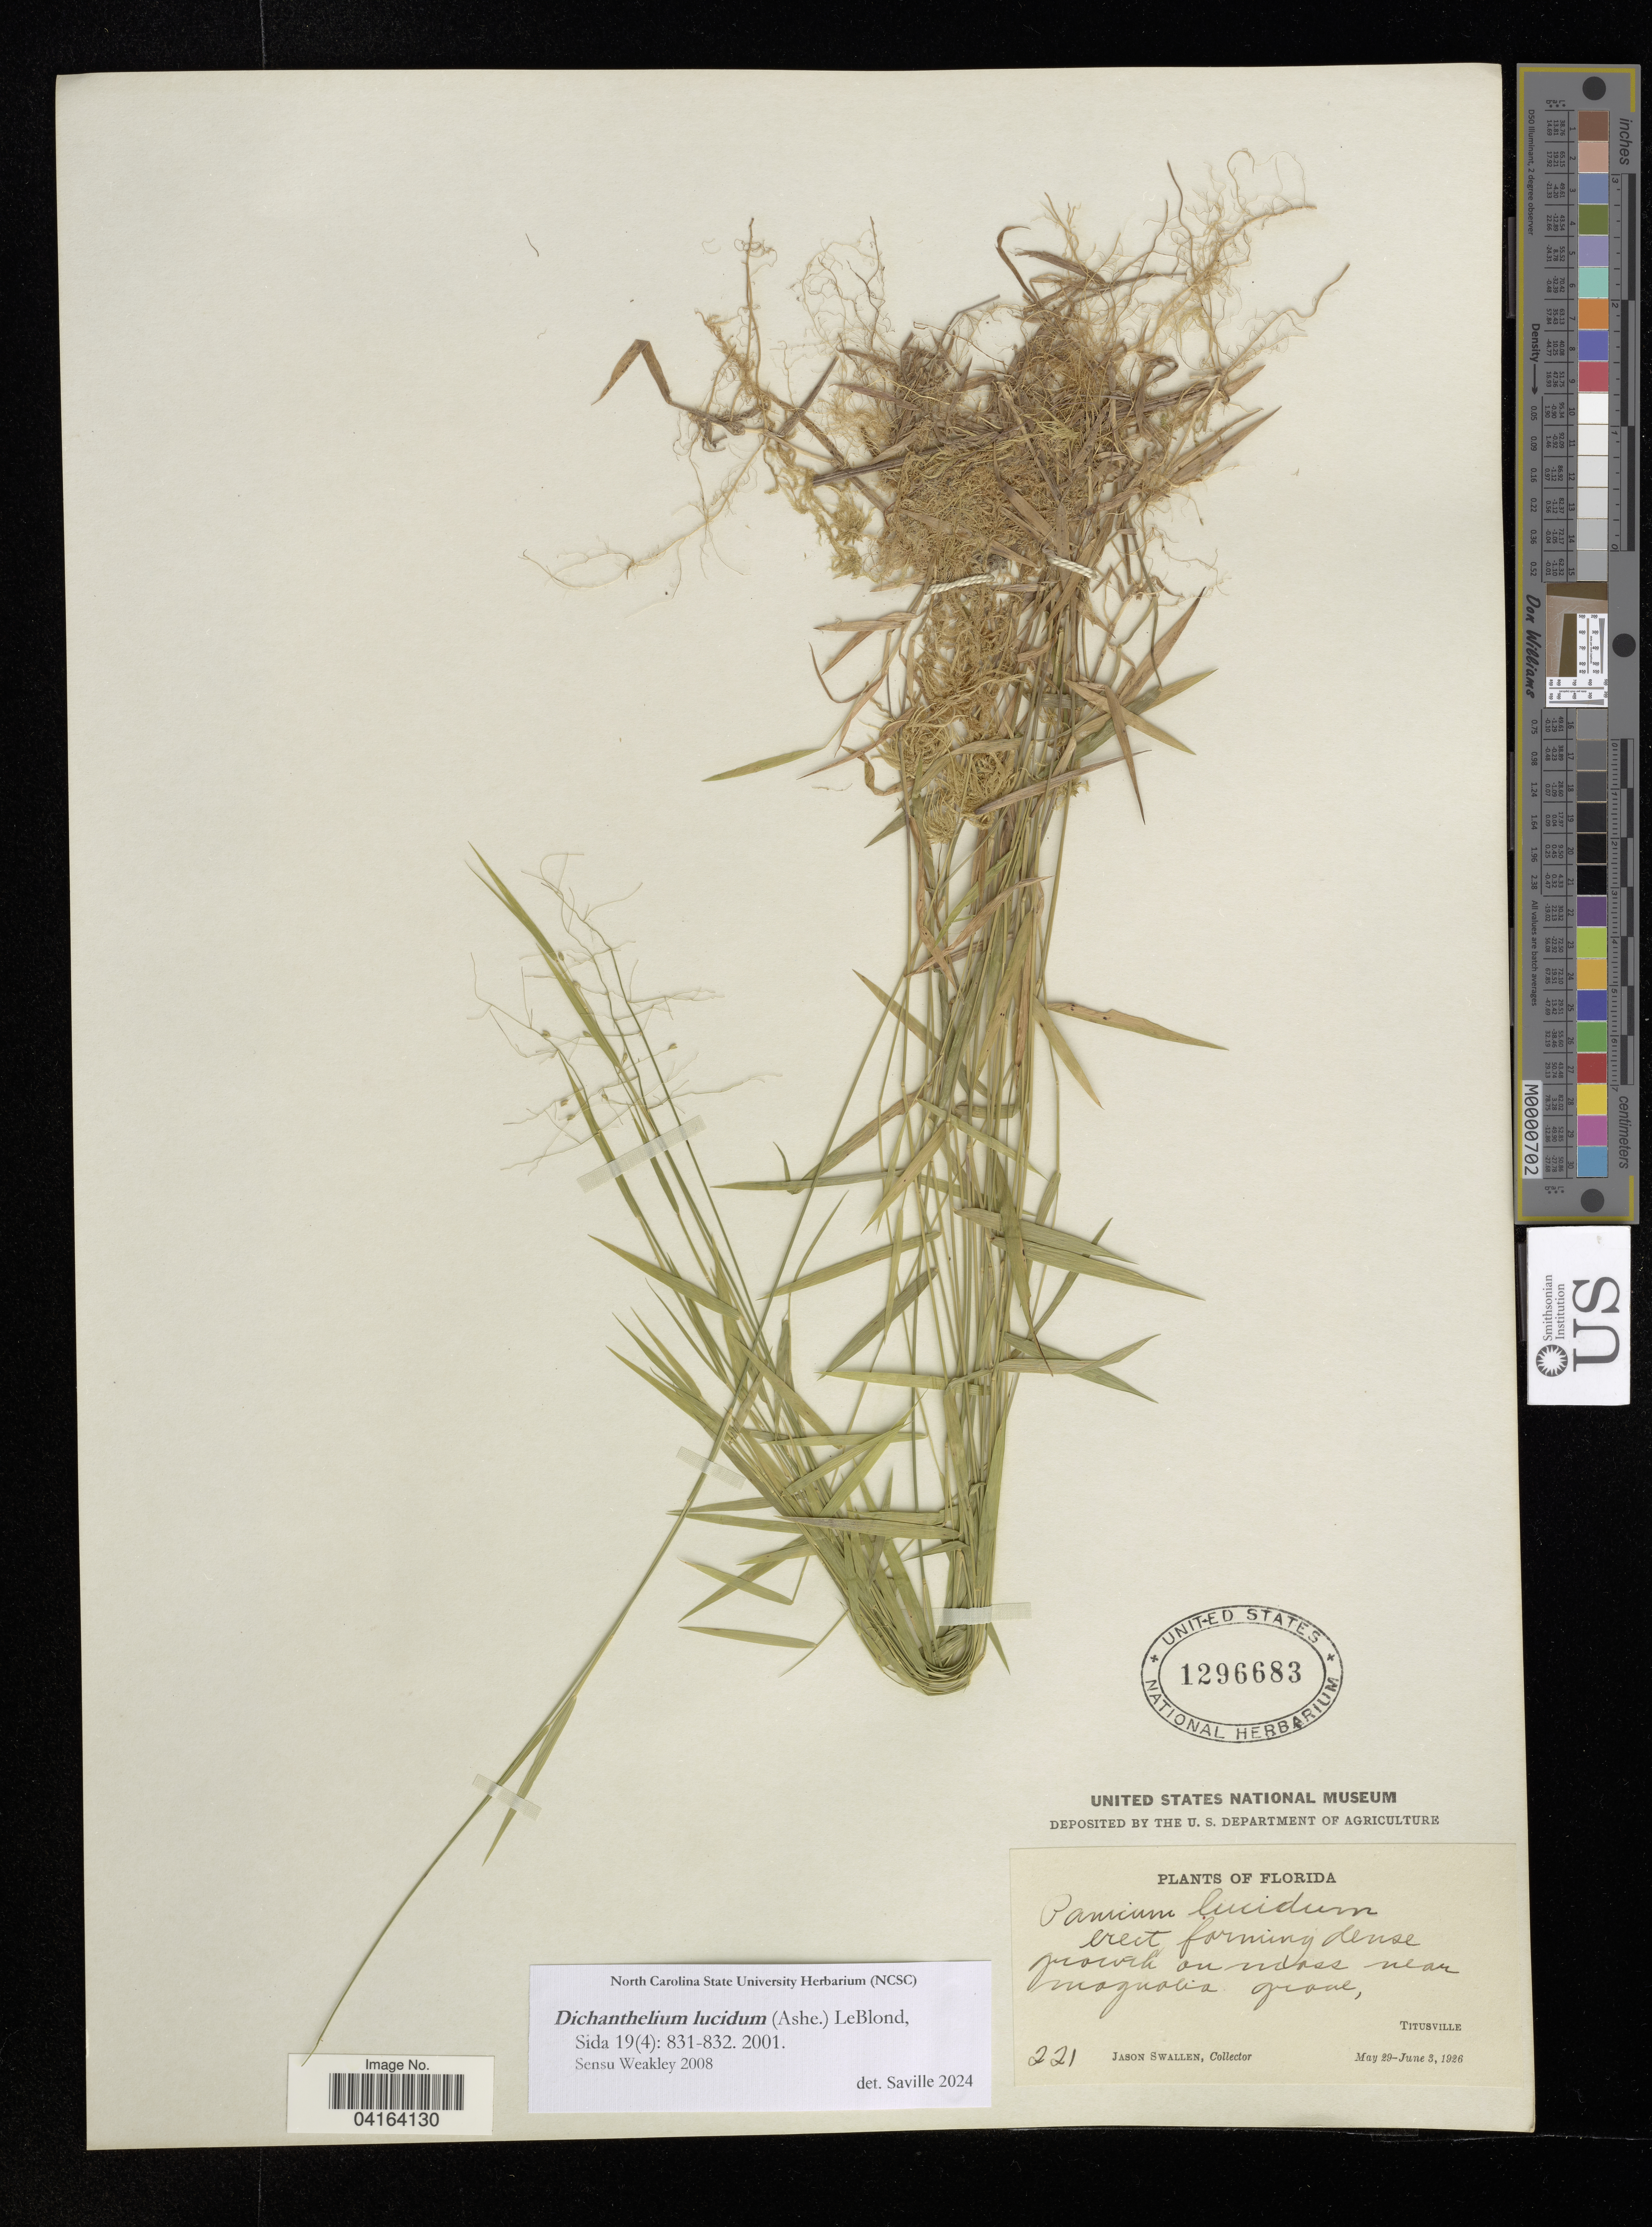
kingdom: Plantae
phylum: Tracheophyta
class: Liliopsida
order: Poales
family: Poaceae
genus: Dichanthelium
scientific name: Dichanthelium lucidum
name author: (Ashe) LeBlond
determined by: Saville, A. C., (NCSC), North Carolina State University (UNITED STATES)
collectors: J. R. Swallen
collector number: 221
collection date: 1926-05-29/1926-06-03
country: United States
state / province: Florida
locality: Titusville.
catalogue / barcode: US 1296683